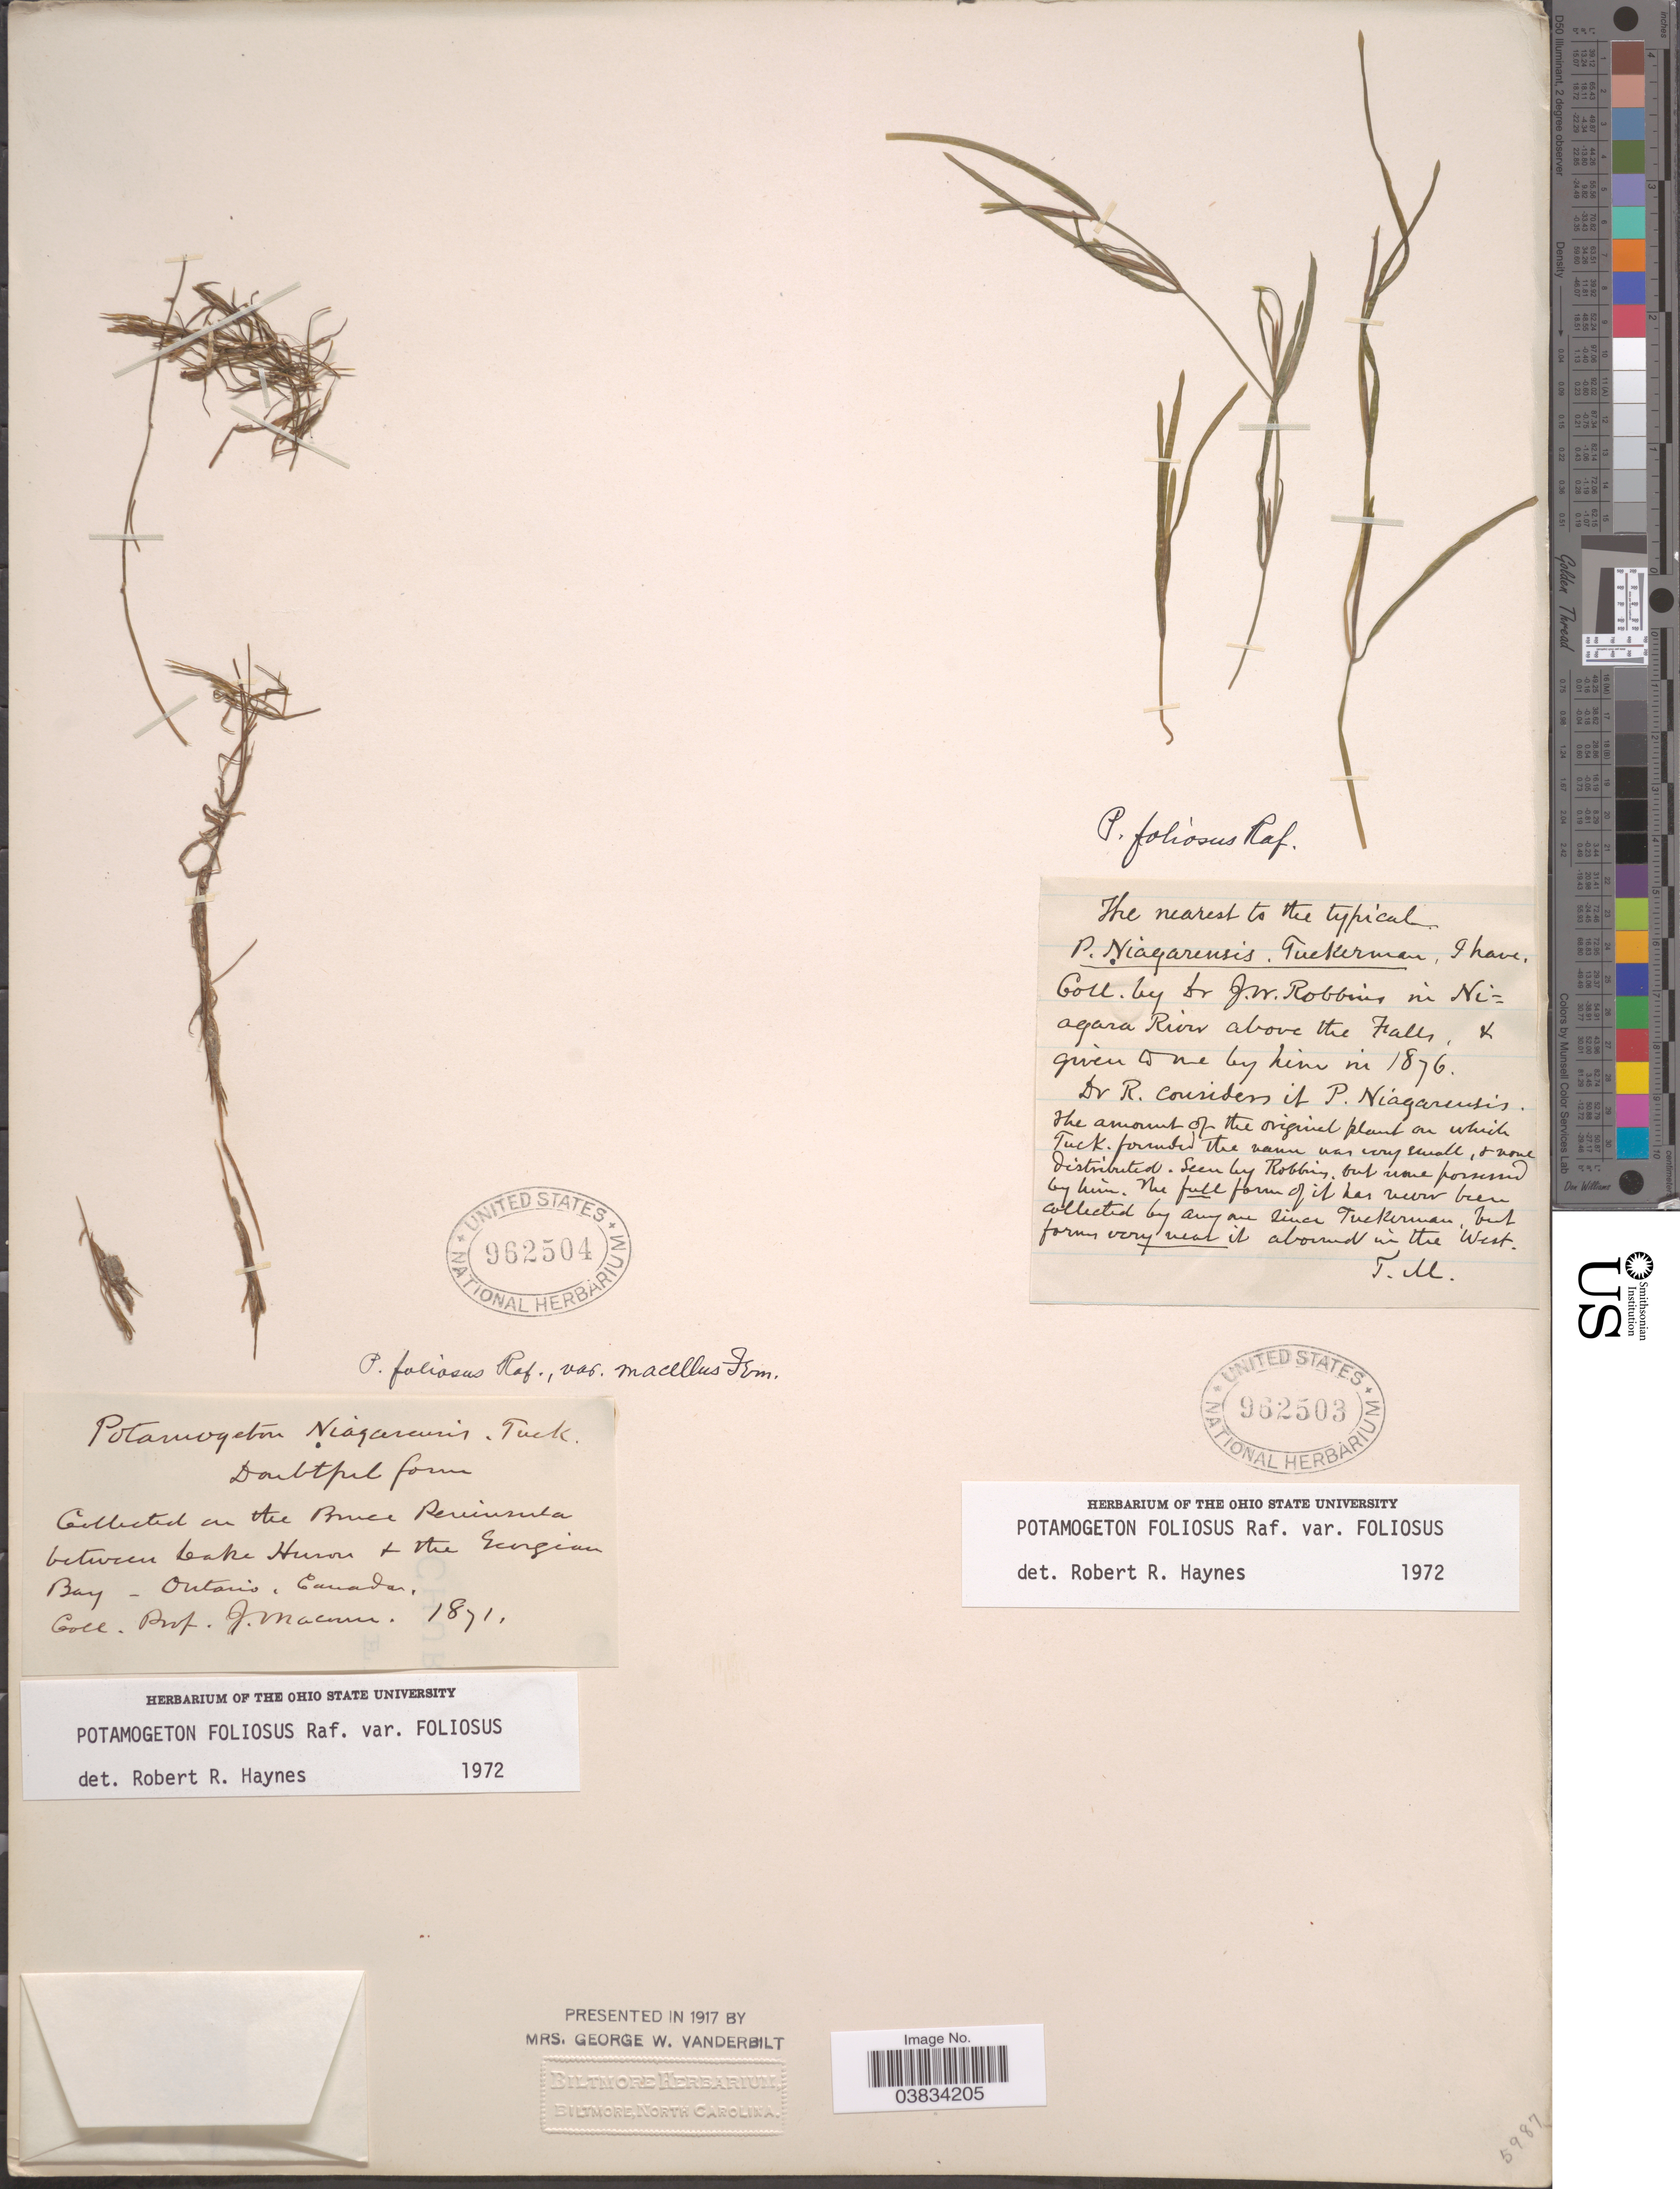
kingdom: Plantae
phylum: Tracheophyta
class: Liliopsida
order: Alismatales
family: Potamogetonaceae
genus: Potamogeton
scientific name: Potamogeton foliosus var. foliosus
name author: Raf.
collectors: J. W. Robbins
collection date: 1876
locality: In Niagara River above the Falls.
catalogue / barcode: US 962504